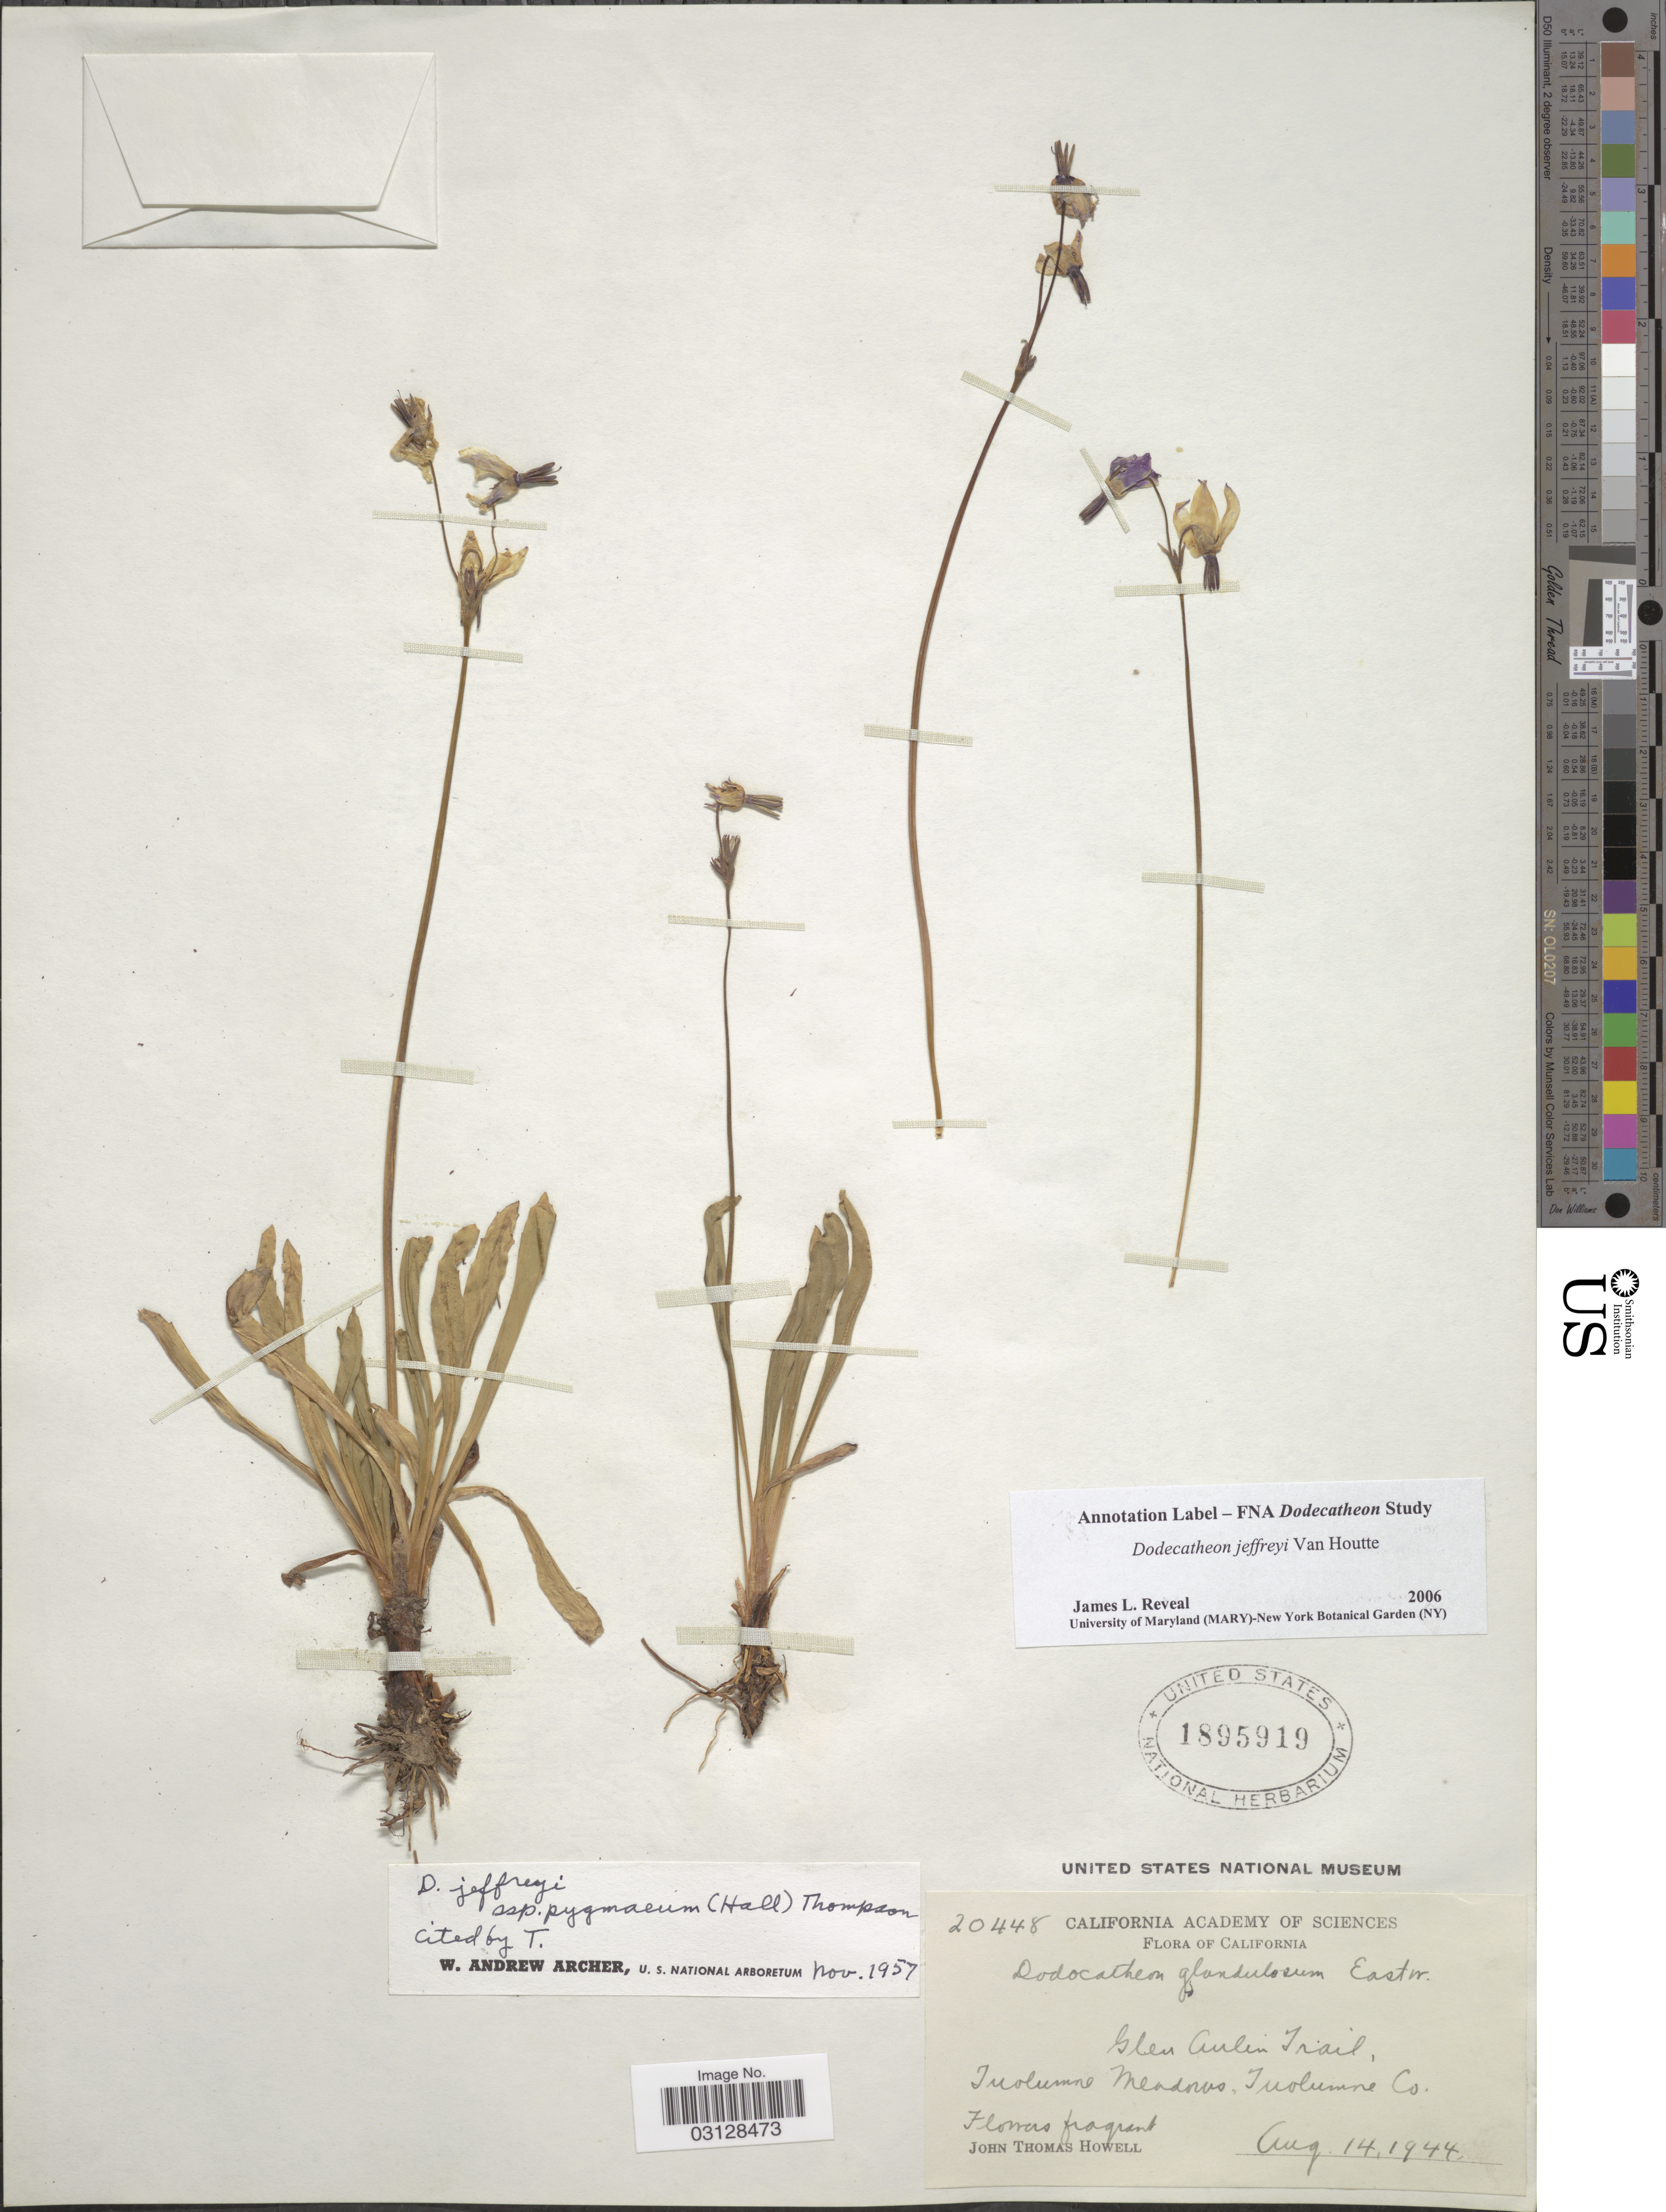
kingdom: Plantae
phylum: Tracheophyta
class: Magnoliopsida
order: Ericales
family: Primulaceae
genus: Dodecatheon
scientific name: Dodecatheon jeffreyi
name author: Van Houtte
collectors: J. T. Howell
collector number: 20448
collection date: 1944-08-14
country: United States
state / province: California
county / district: Tuolumne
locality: Glen Aunlin Trail, Tuolumne Meadows, Tuolumne Co.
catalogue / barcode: US 1895919